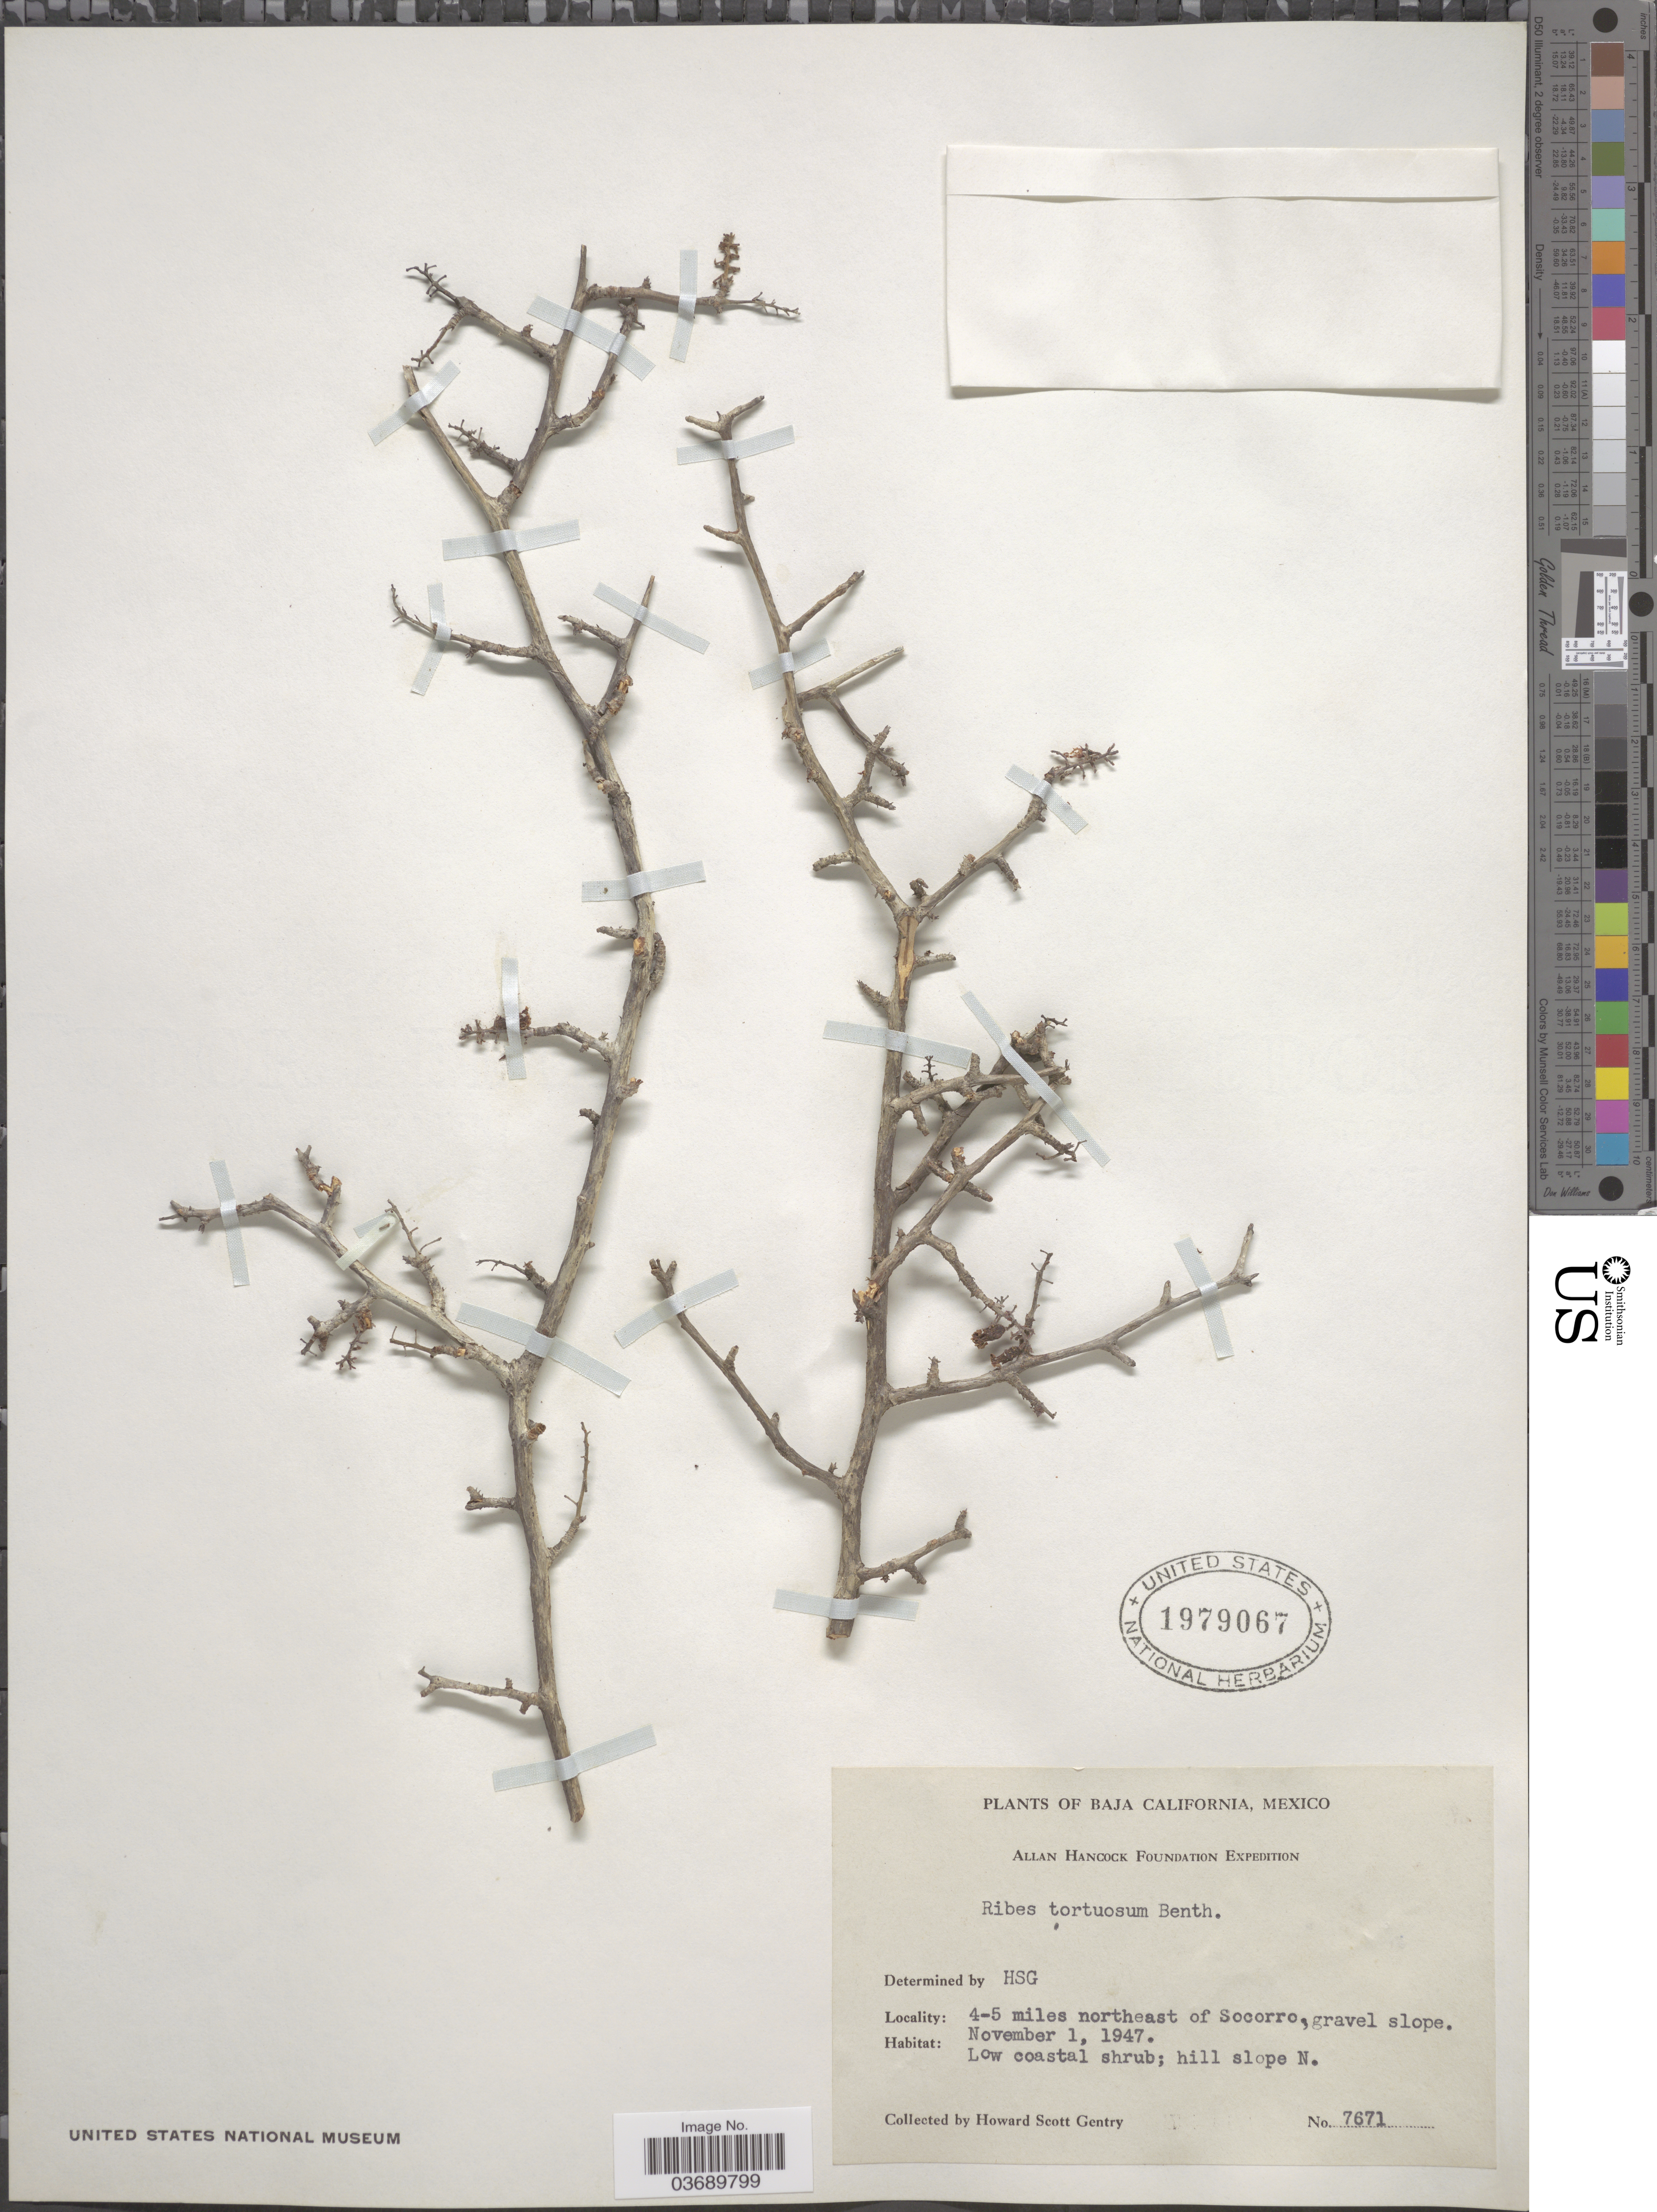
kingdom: Plantae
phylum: Tracheophyta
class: Magnoliopsida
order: Saxifragales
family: Grossulariaceae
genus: Ribes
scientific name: Ribes tortuosum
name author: Benth.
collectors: H. S. Gentry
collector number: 7671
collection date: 1947-11-01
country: Mexico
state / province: Baja California Norte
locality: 4-5 miles northeast of Socorro.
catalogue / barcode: US 1979067